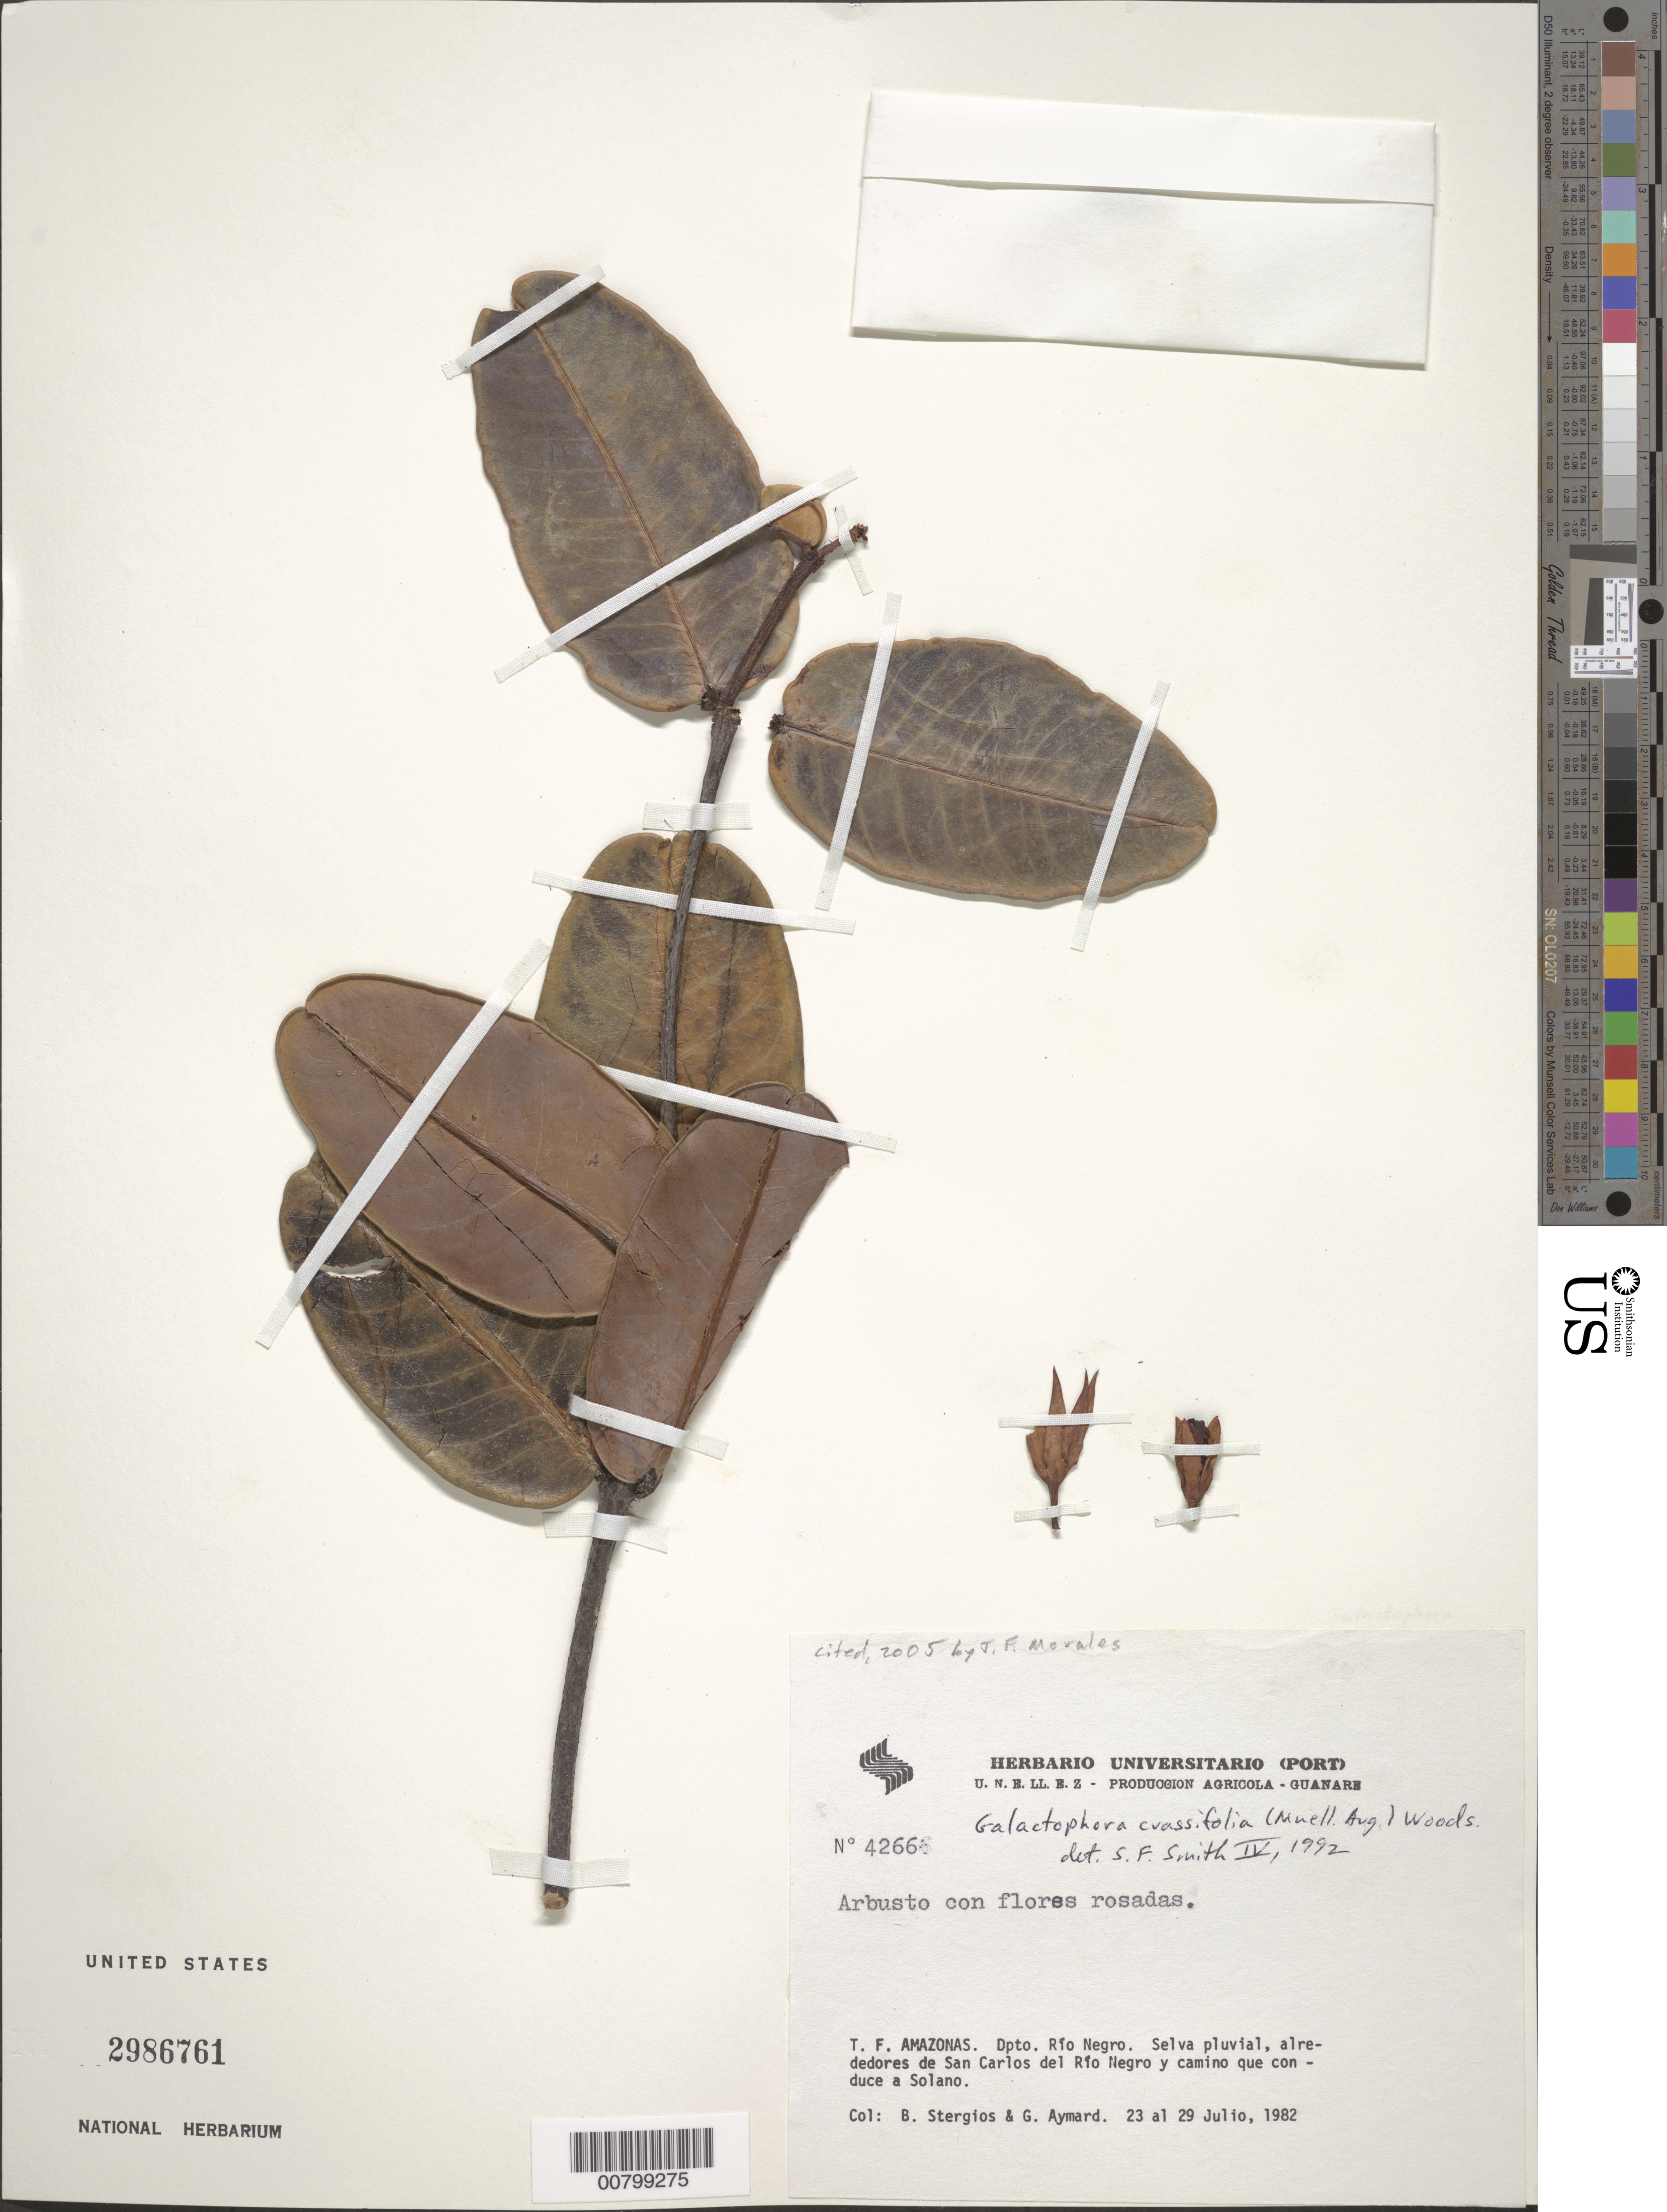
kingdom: Plantae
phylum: Tracheophyta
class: Magnoliopsida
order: Gentianales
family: Apocynaceae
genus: Galactophora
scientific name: Galactophora crassifolia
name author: (Müll. Arg.) Woodson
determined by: Smith, Stephen F., (US), NMNH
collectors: B. G. Stergios & G. A. Aymard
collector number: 4266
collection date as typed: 23-Jul-82 to 29-Jul-82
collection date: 1982-07-23/1982-07-29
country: Venezuela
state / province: Amazonas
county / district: Río Negro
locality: San Carlos del Río Negro y camino que conduce a Solano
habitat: Selva pluvial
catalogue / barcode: US 2986761